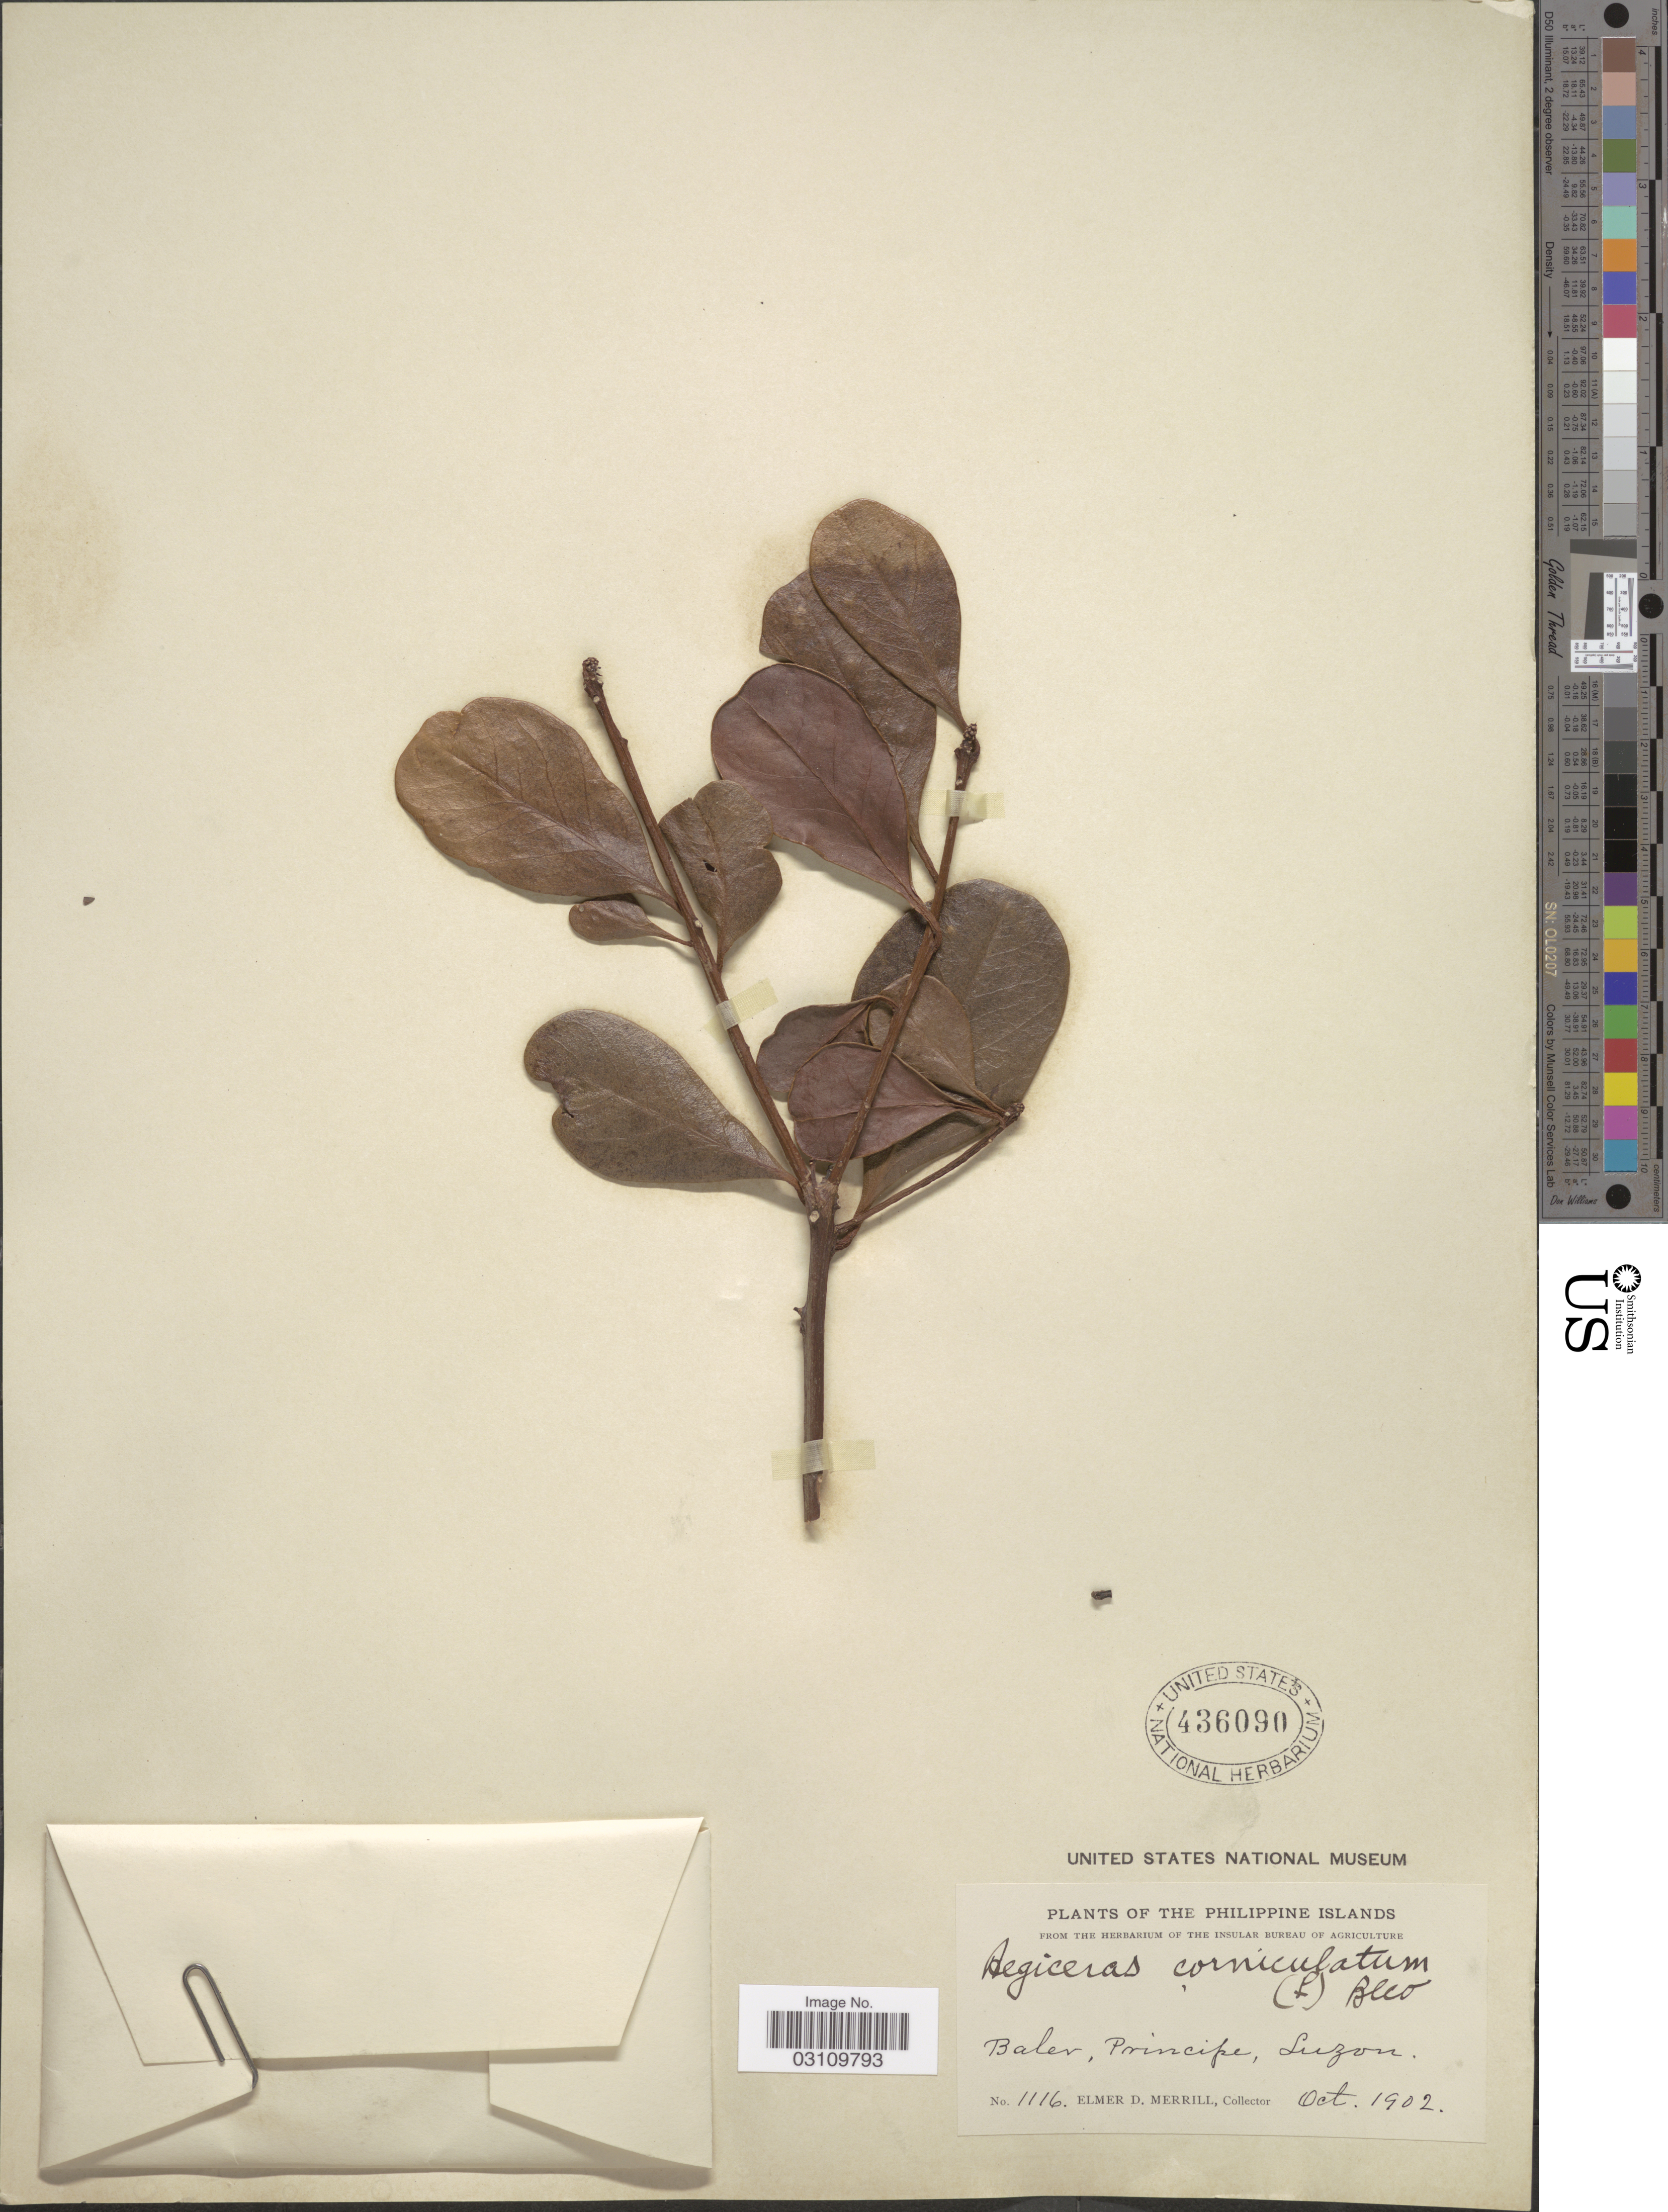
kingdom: Plantae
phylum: Tracheophyta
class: Magnoliopsida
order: Ericales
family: Primulaceae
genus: Aegiceras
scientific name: Aegiceras corniculatum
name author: (L.) Blanco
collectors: E. D. Merrill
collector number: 1116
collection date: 1902-10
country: Philippines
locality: The Philippine Islands, Baler, Principe, Luzon.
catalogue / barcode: US 436090